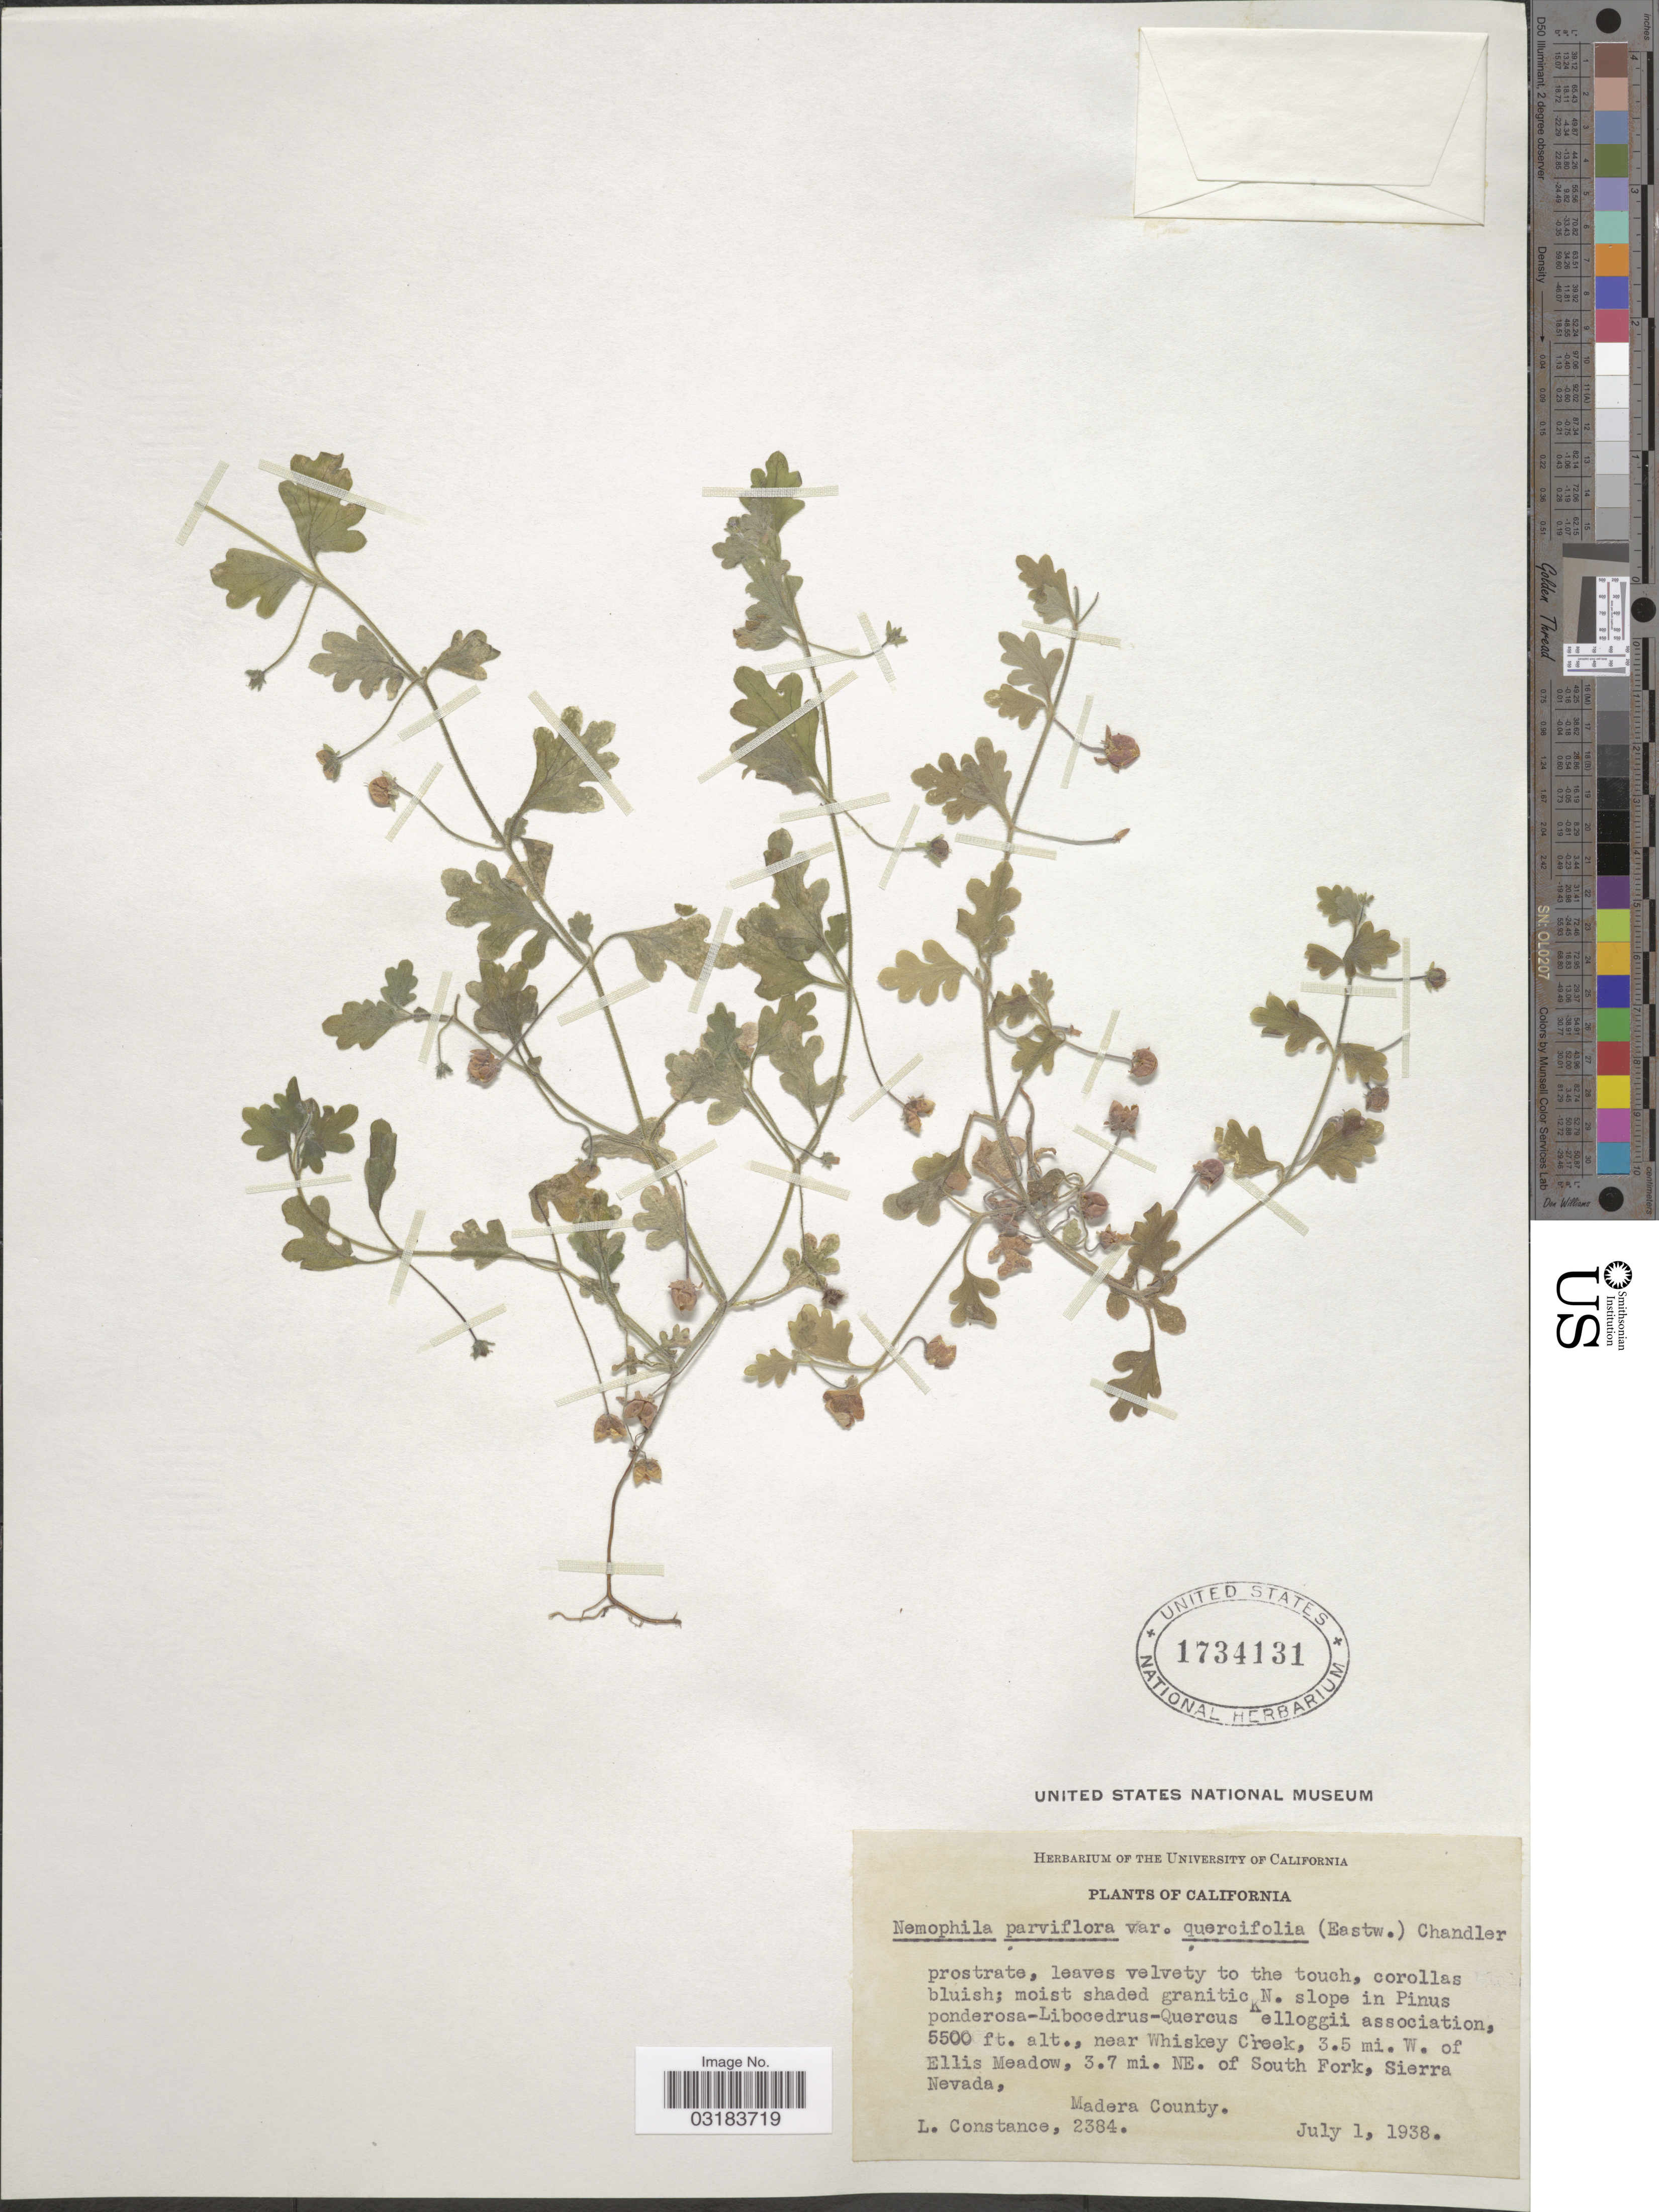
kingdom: Plantae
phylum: Tracheophyta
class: Magnoliopsida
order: Boraginales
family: Hydrophyllaceae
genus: Nemophila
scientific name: Nemophila parviflora var. quercifolia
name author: (Eastw.) H.P. Chandler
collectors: L. Constance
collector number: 2384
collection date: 1938-07-01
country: United States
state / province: California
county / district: Madera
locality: Near Whiskey Creek, 3.5 mi. W. of Ellis Meadow, 3.7 mi. NE. of South Fork, Sierra Nevada, Madera County.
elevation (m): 1676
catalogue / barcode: US 1734131